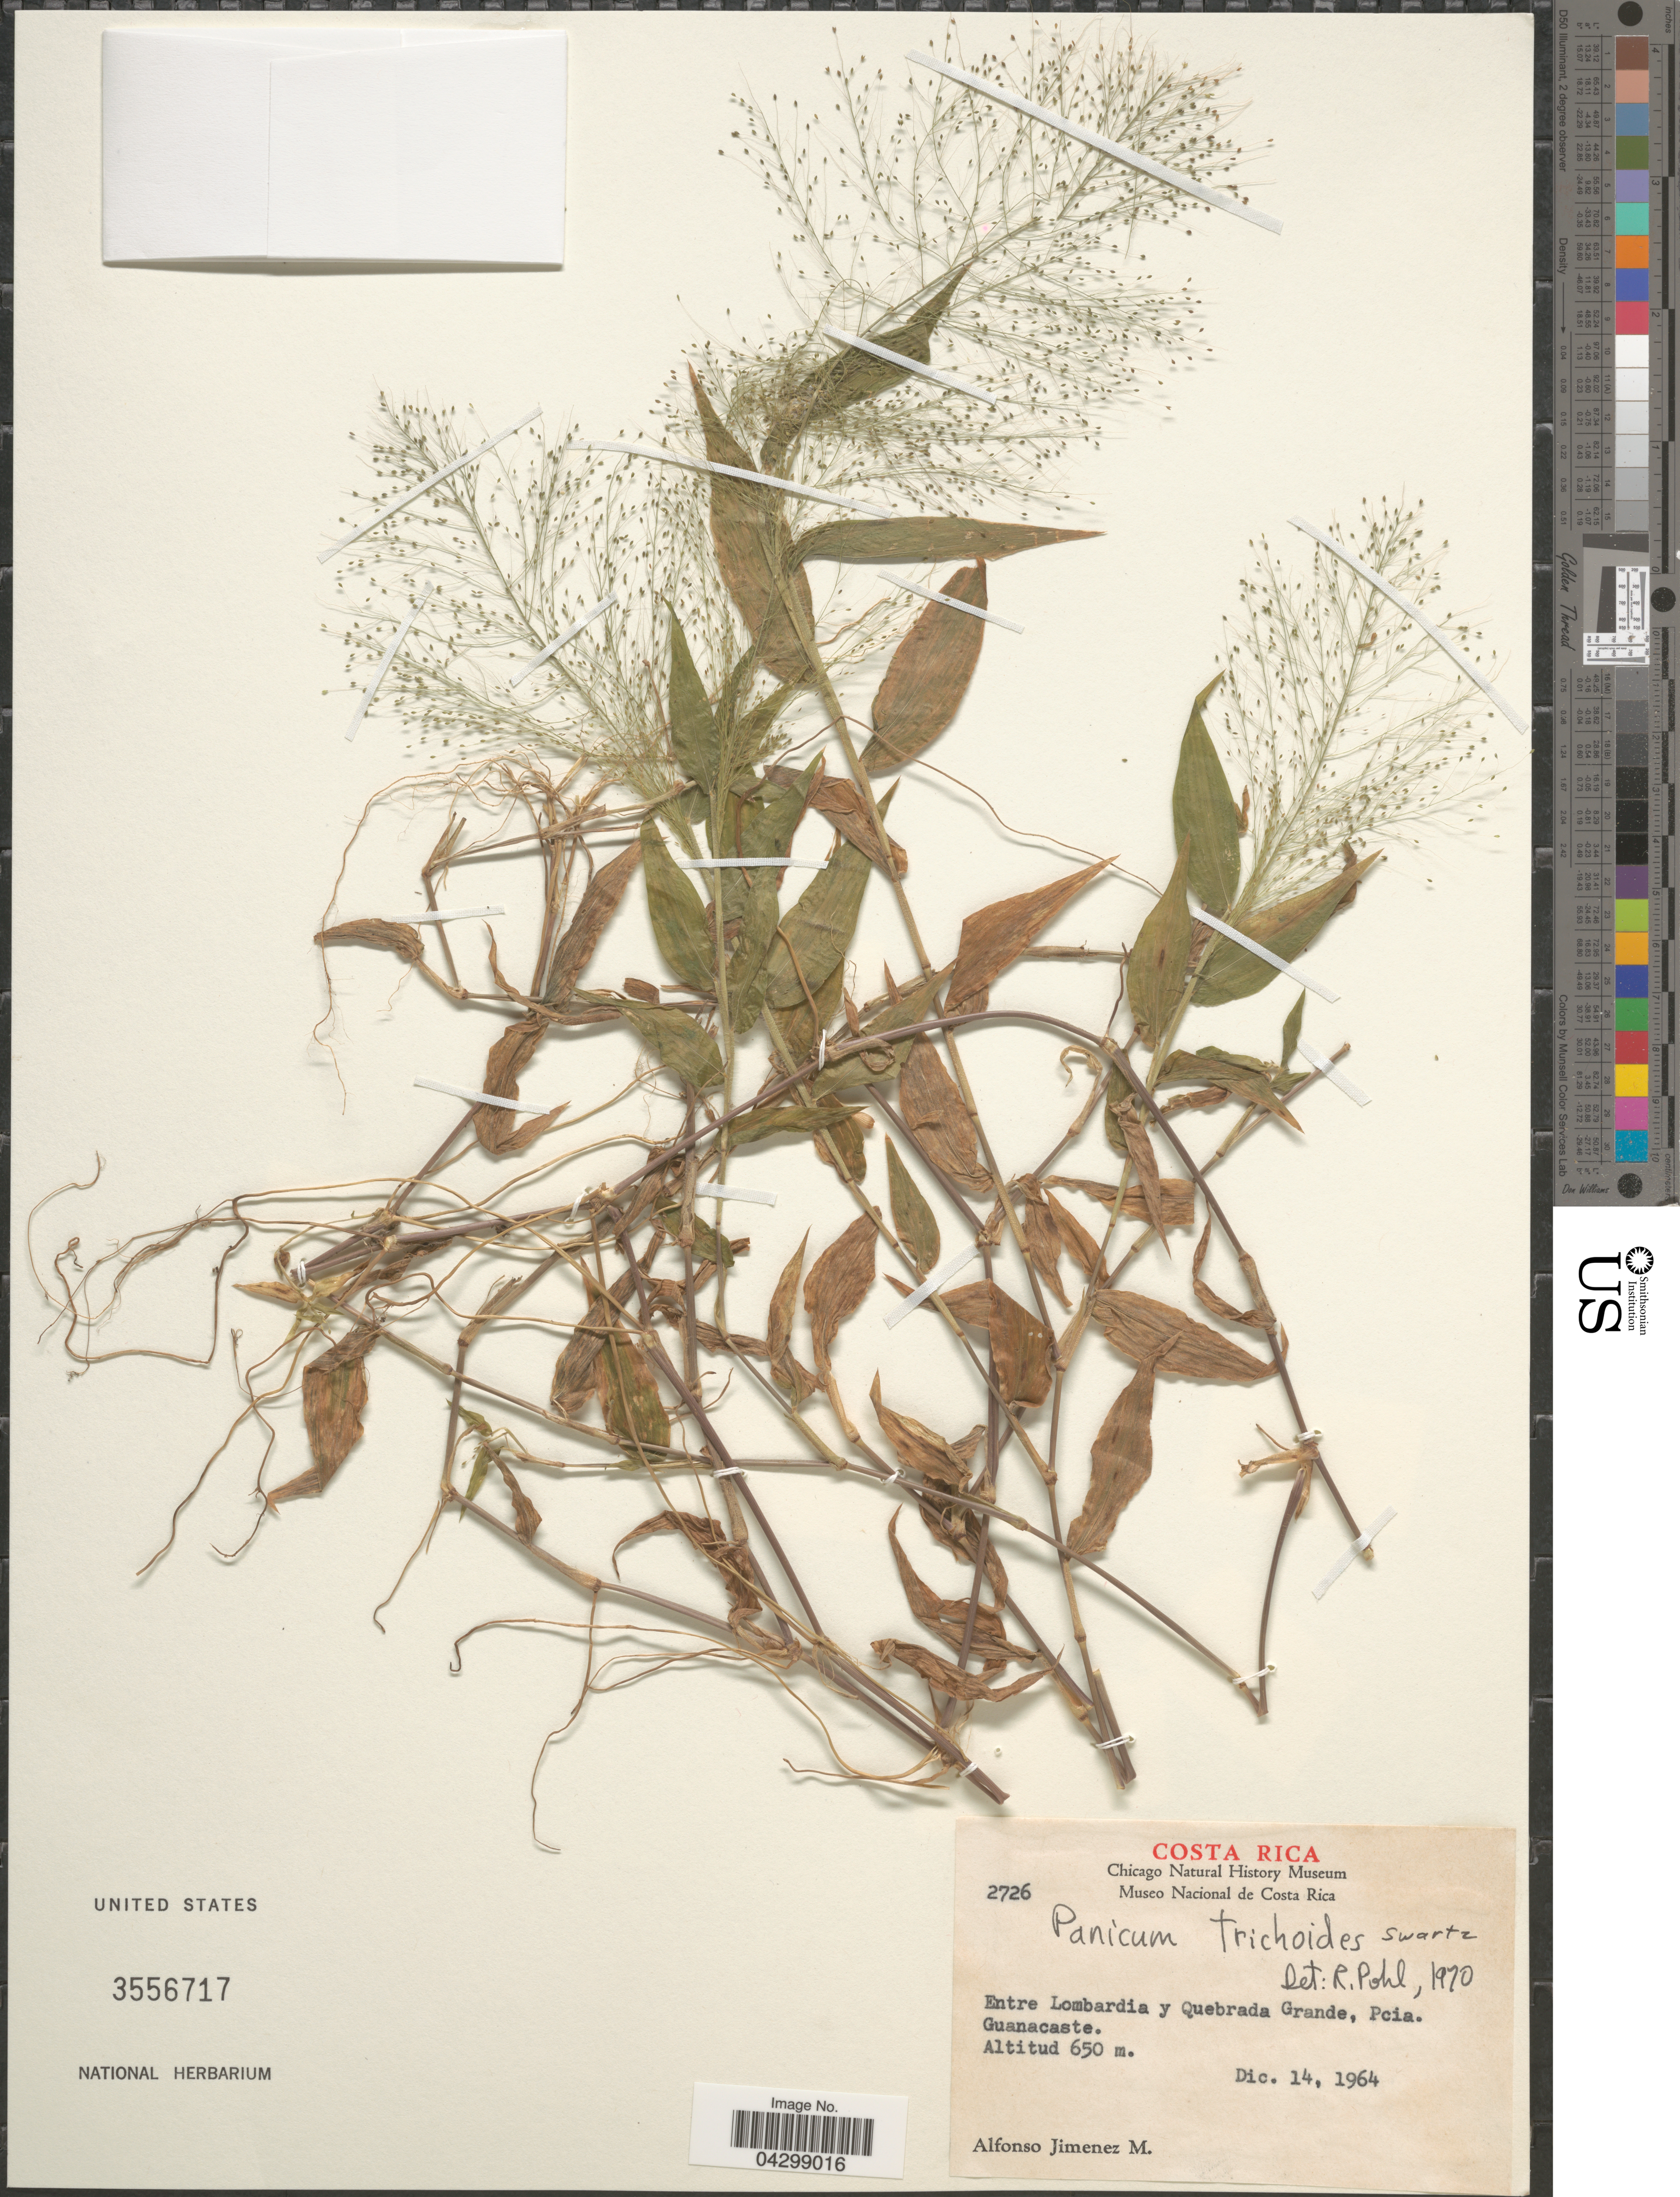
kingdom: Plantae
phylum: Tracheophyta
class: Liliopsida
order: Poales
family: Poaceae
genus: Panicum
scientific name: Panicum trichoides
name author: Sw.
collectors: A. Jimenez M.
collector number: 2726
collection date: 1964-12-14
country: Costa Rica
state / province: Guanacaste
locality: Entre Lombardia y Quebrada Grande, Pcia. Guanacaste.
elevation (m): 650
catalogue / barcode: US 3556717